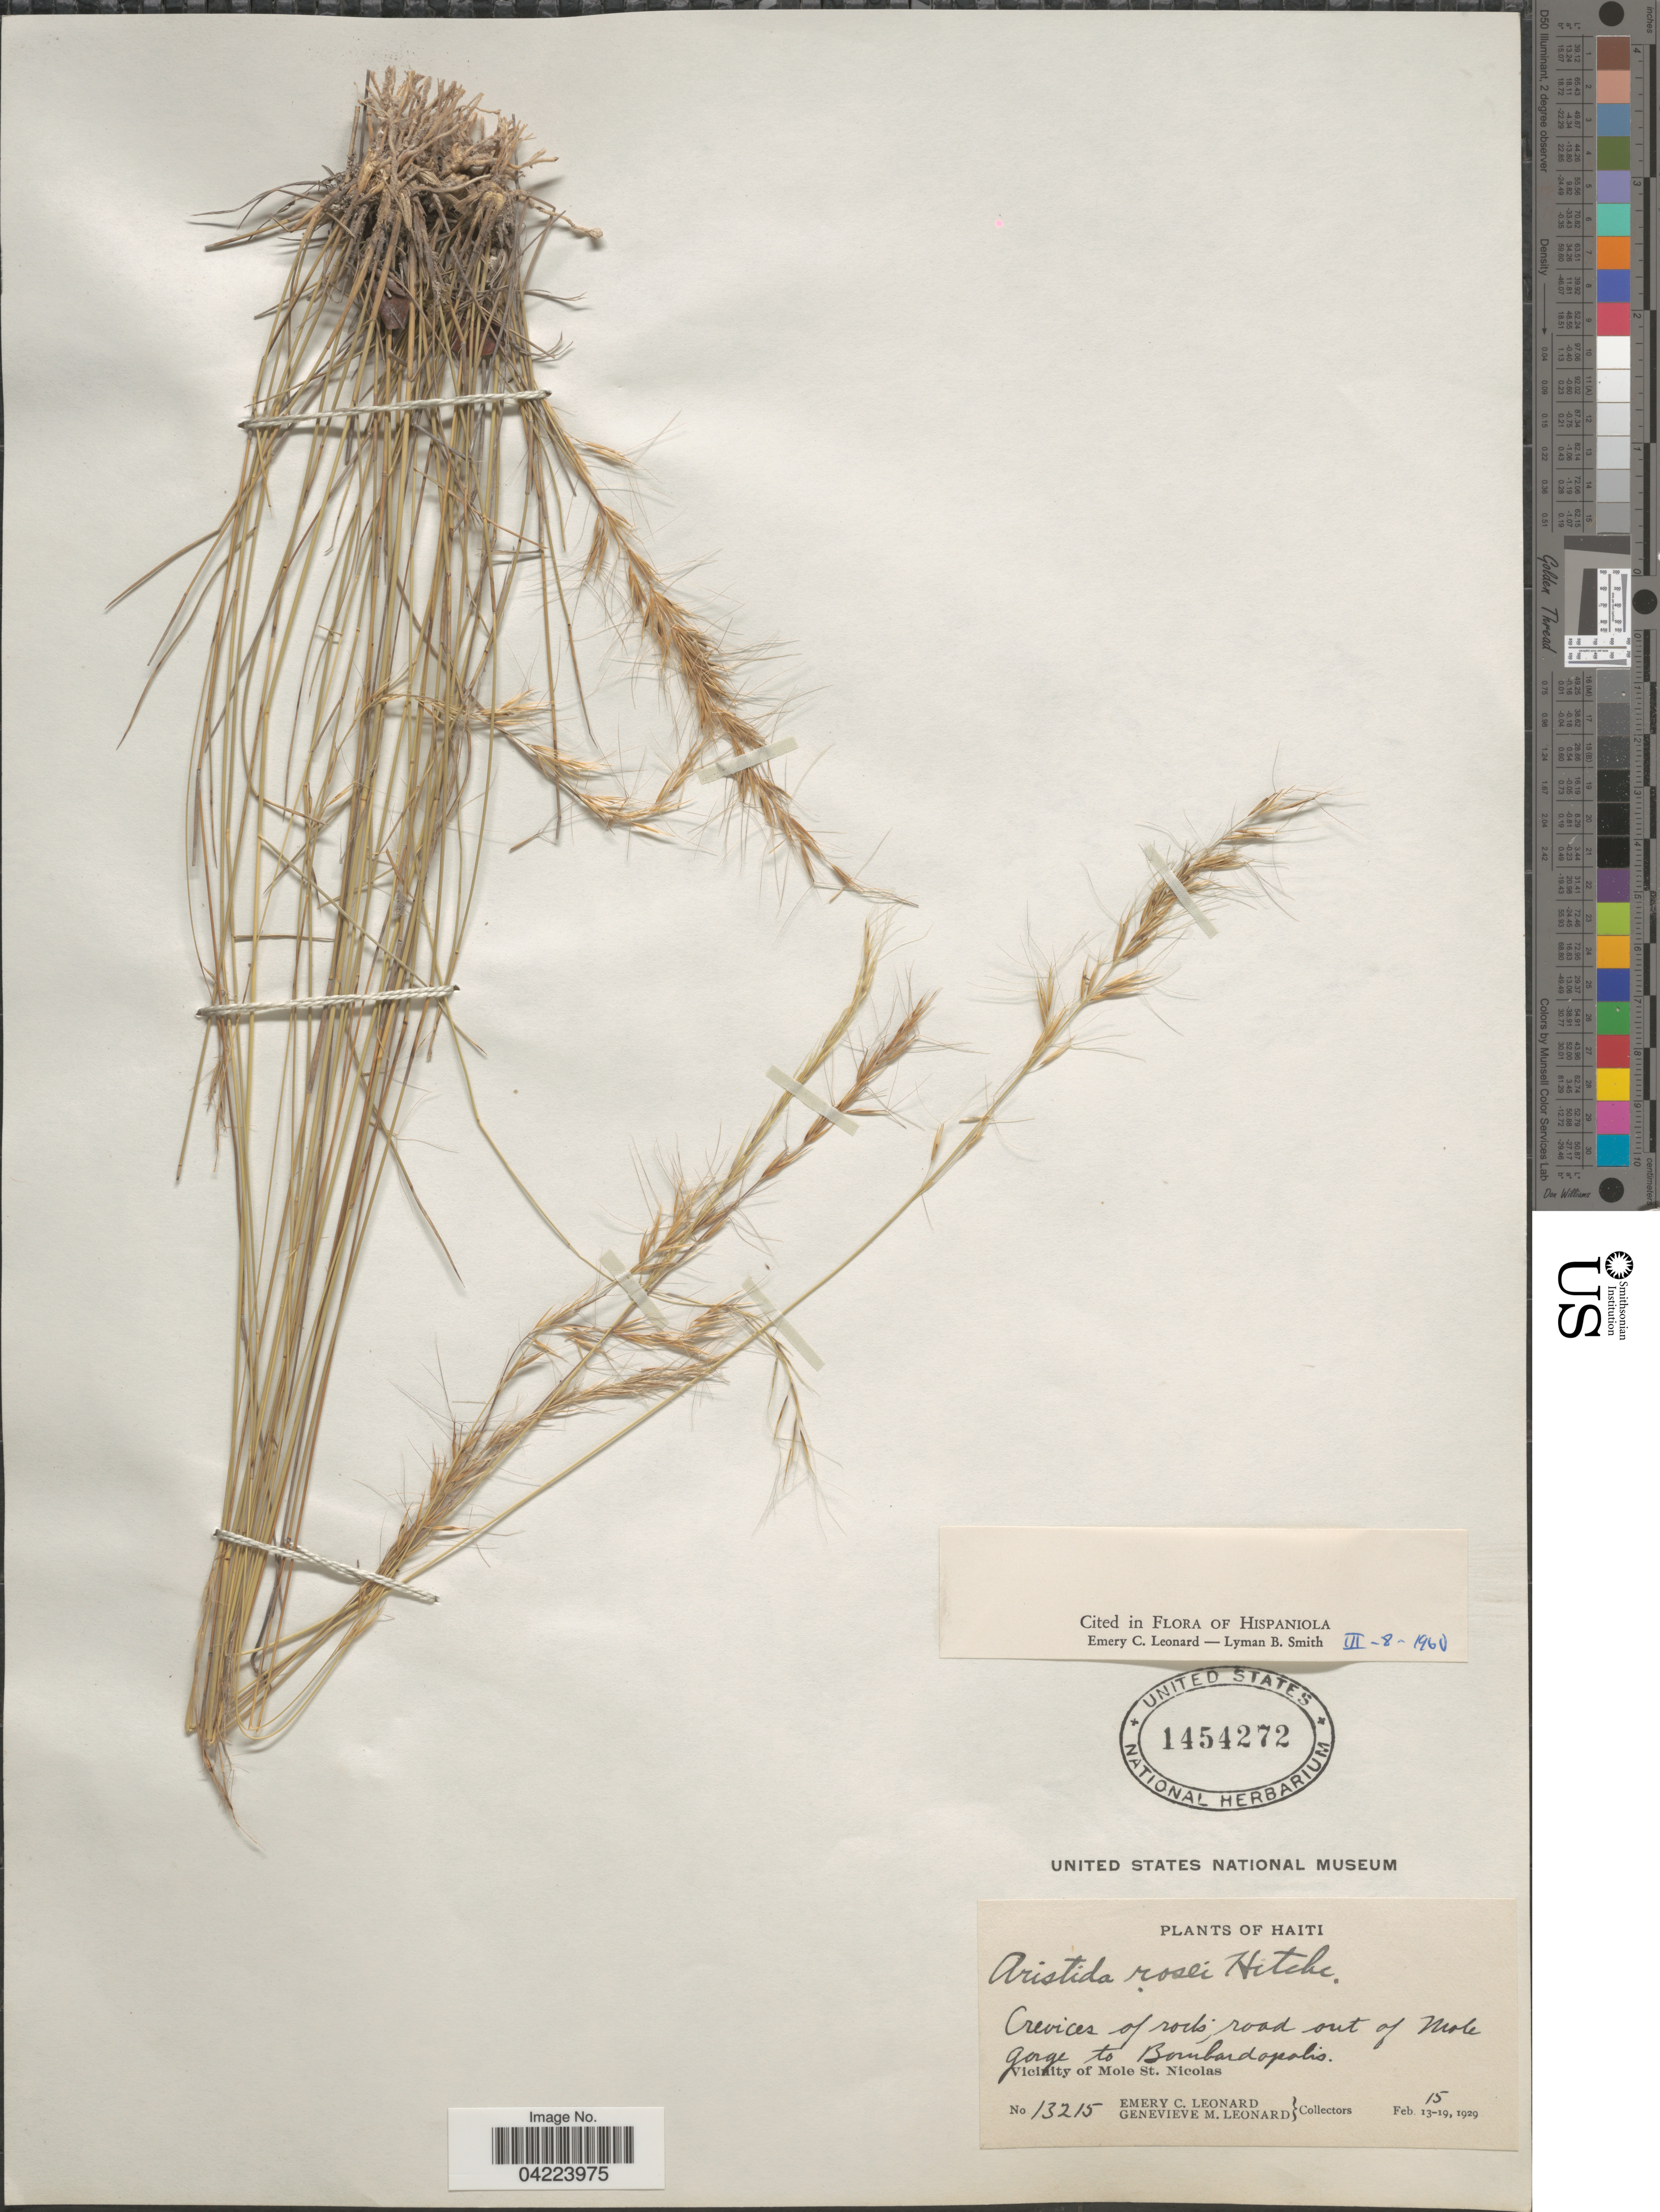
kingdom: Plantae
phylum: Tracheophyta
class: Liliopsida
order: Poales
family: Poaceae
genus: Aristida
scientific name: Aristida rosei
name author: Hitchc.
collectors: E. C. Leonard & G. M. Leonard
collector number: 13215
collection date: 1929-02-15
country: Haiti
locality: Crevices of rocks; road out of Mole Gorge to Bombardopolis. Vicinity of Mole St. Nicolas.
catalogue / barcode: US 1454272